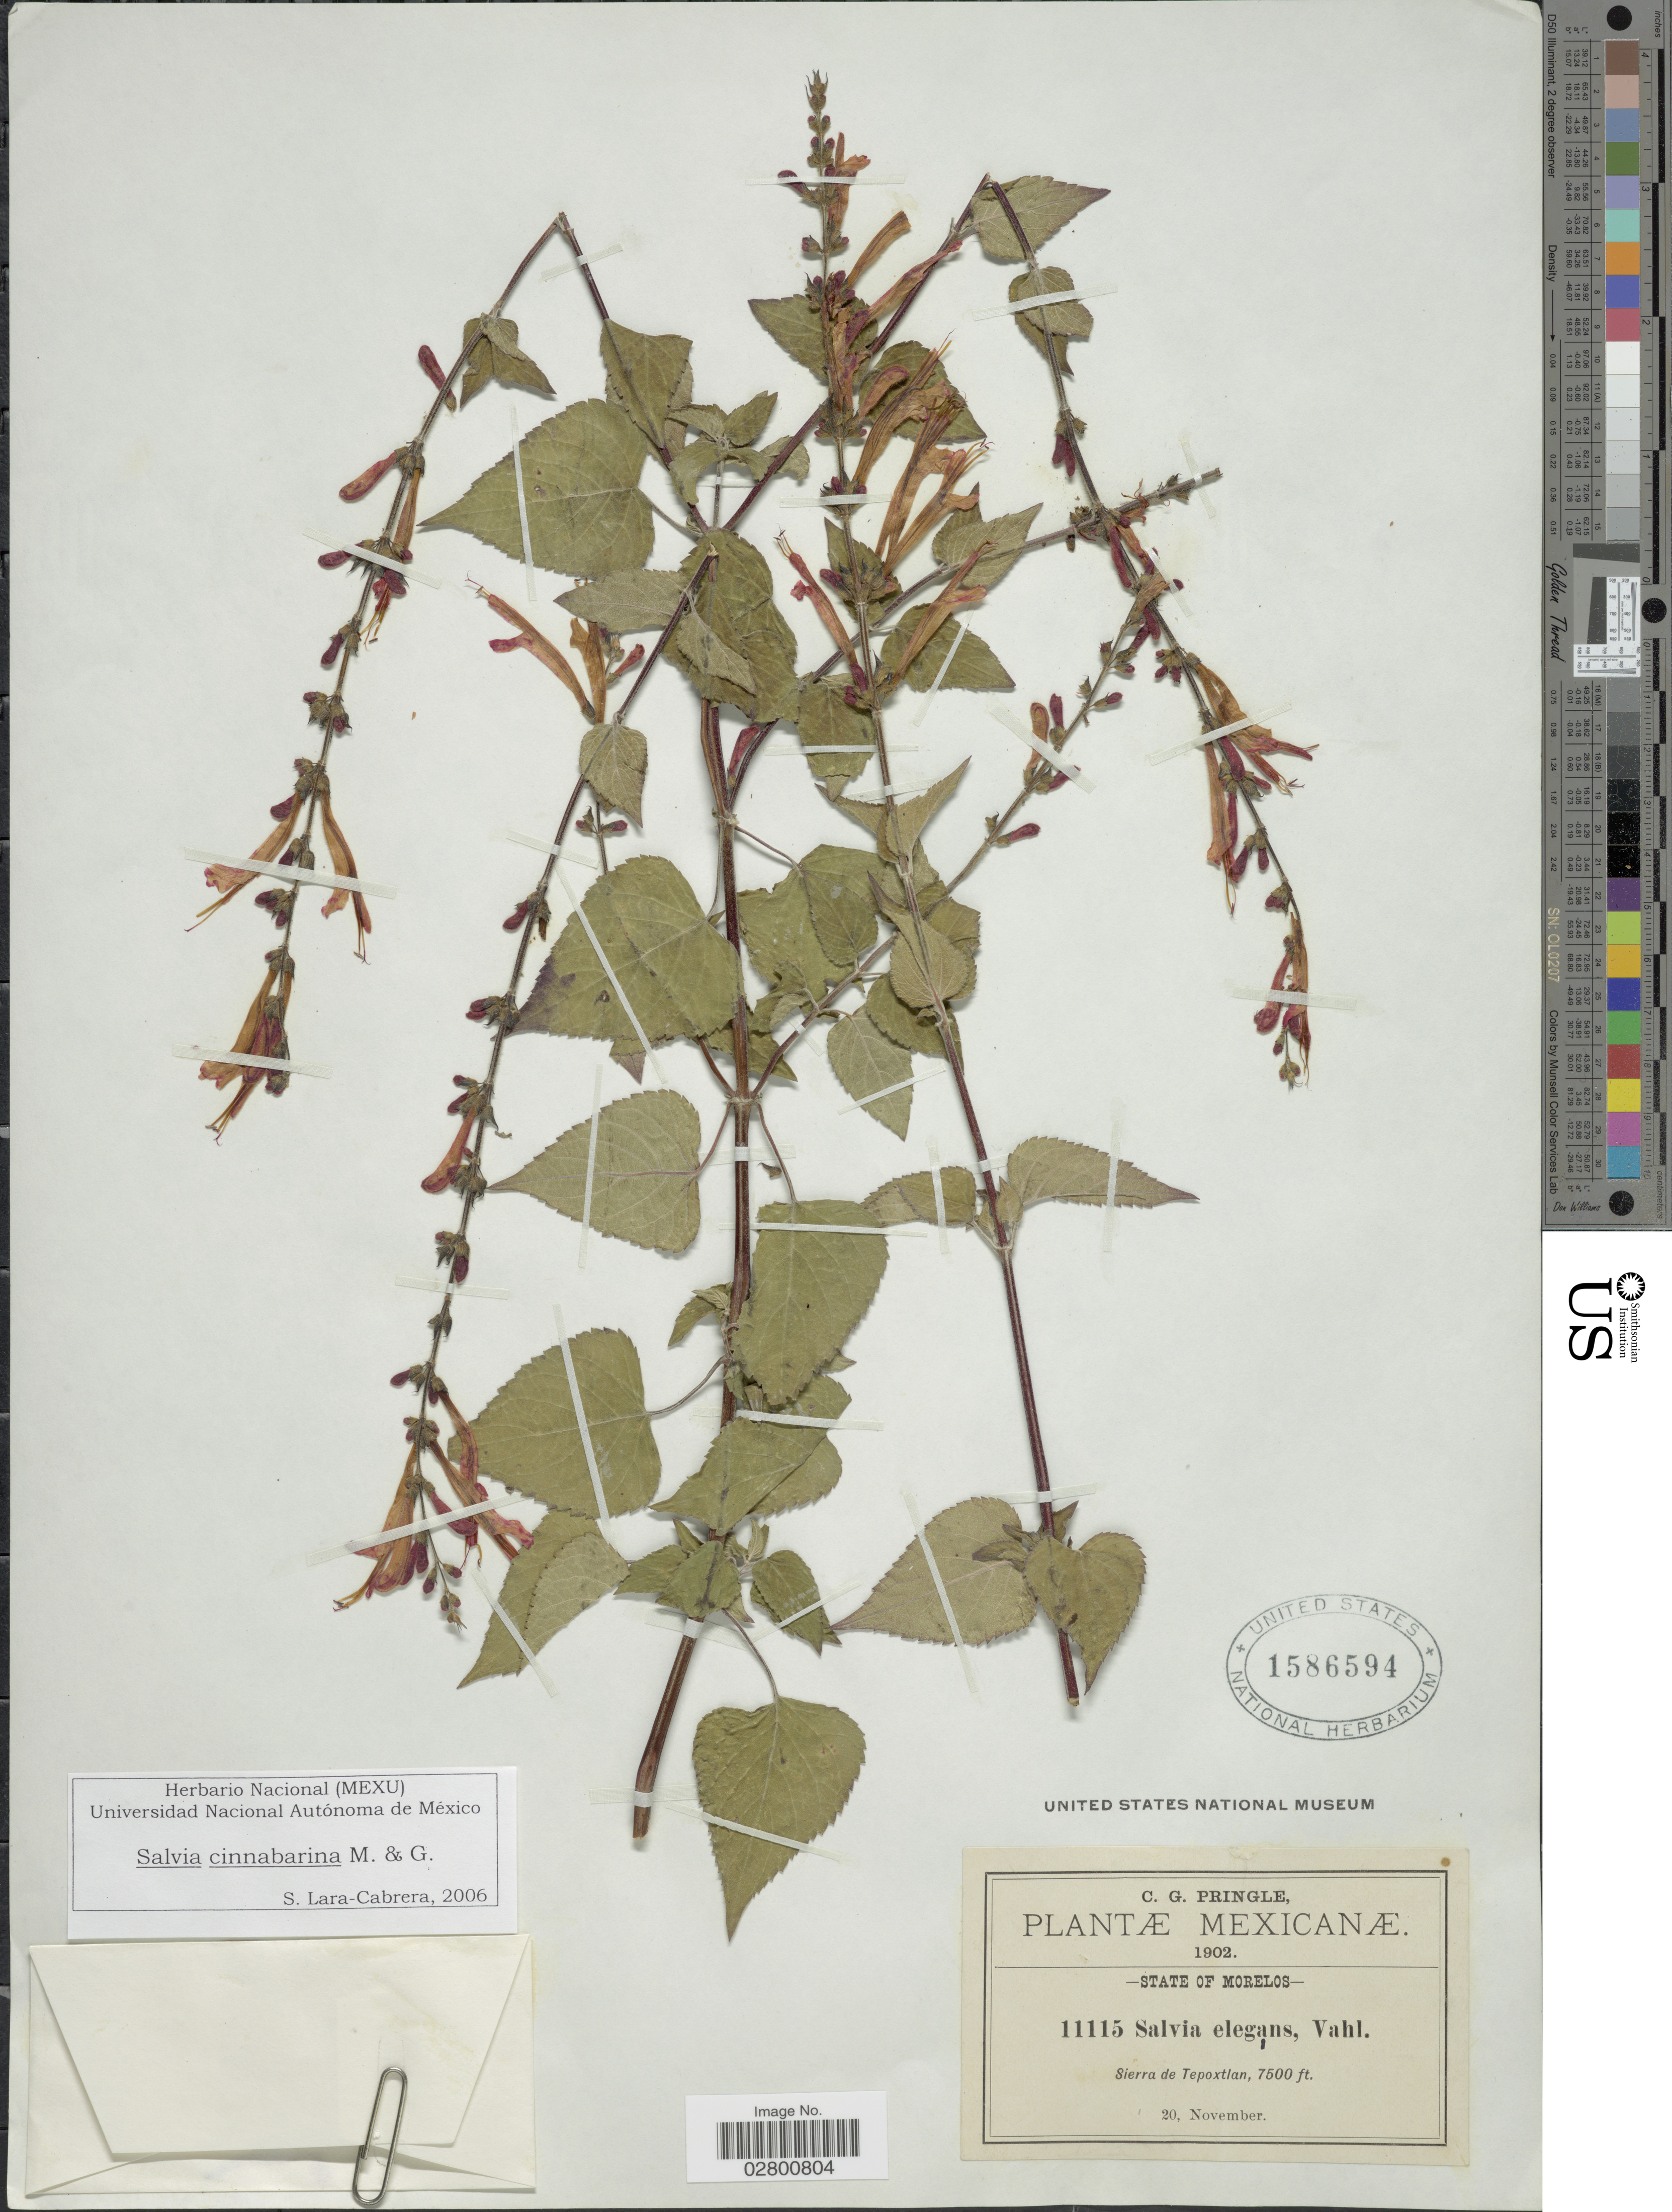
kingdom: Plantae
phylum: Tracheophyta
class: Magnoliopsida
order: Lamiales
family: Lamiaceae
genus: Salvia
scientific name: Salvia cinnabarina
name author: M. Martens & Galeotti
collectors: C. G. Pringle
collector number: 11115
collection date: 1902-11-20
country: Mexico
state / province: Morelos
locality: Sierra de Tepoxtlan.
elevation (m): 2286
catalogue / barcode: US 1586594